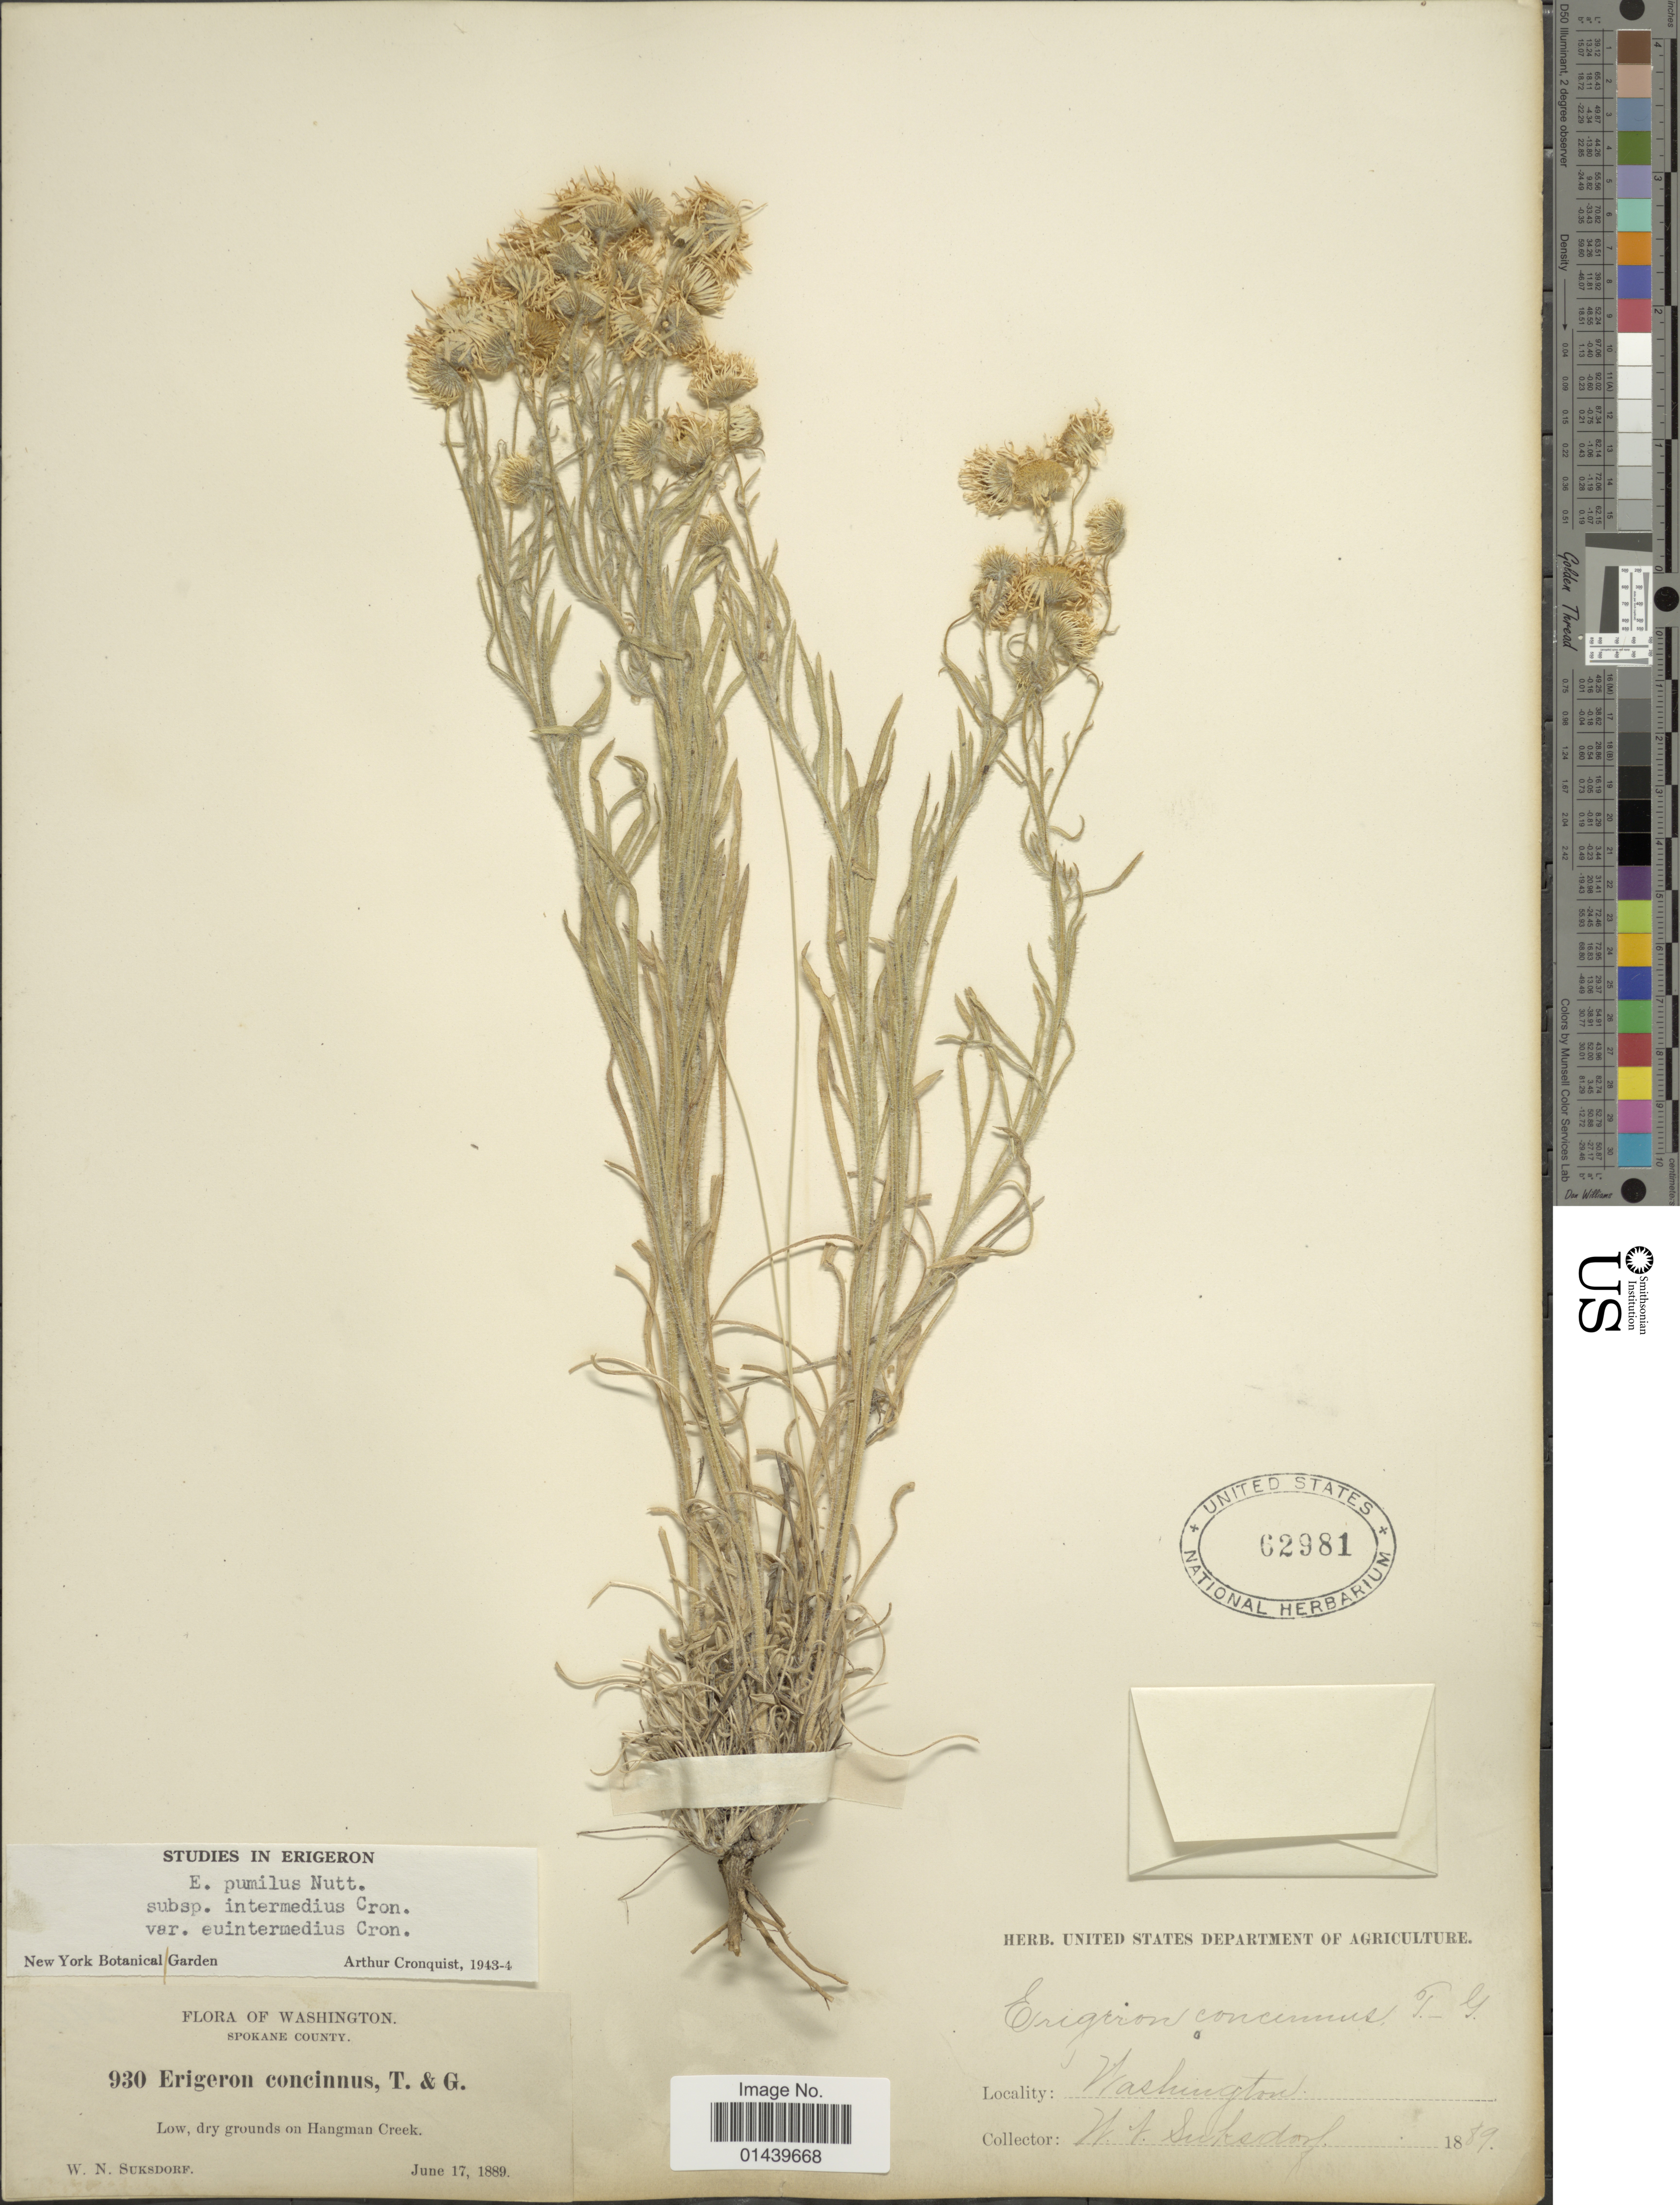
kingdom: Plantae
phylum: Tracheophyta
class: Magnoliopsida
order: Asterales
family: Asteraceae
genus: Erigeron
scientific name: Erigeron pumilus subsp. intermedius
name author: Cronq.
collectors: W. N. Suksdorf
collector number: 930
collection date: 1889-06-17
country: United States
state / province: Washington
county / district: Spokane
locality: Spokane County. Low, dry grounds on Hangman Creek.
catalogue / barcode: US 62981